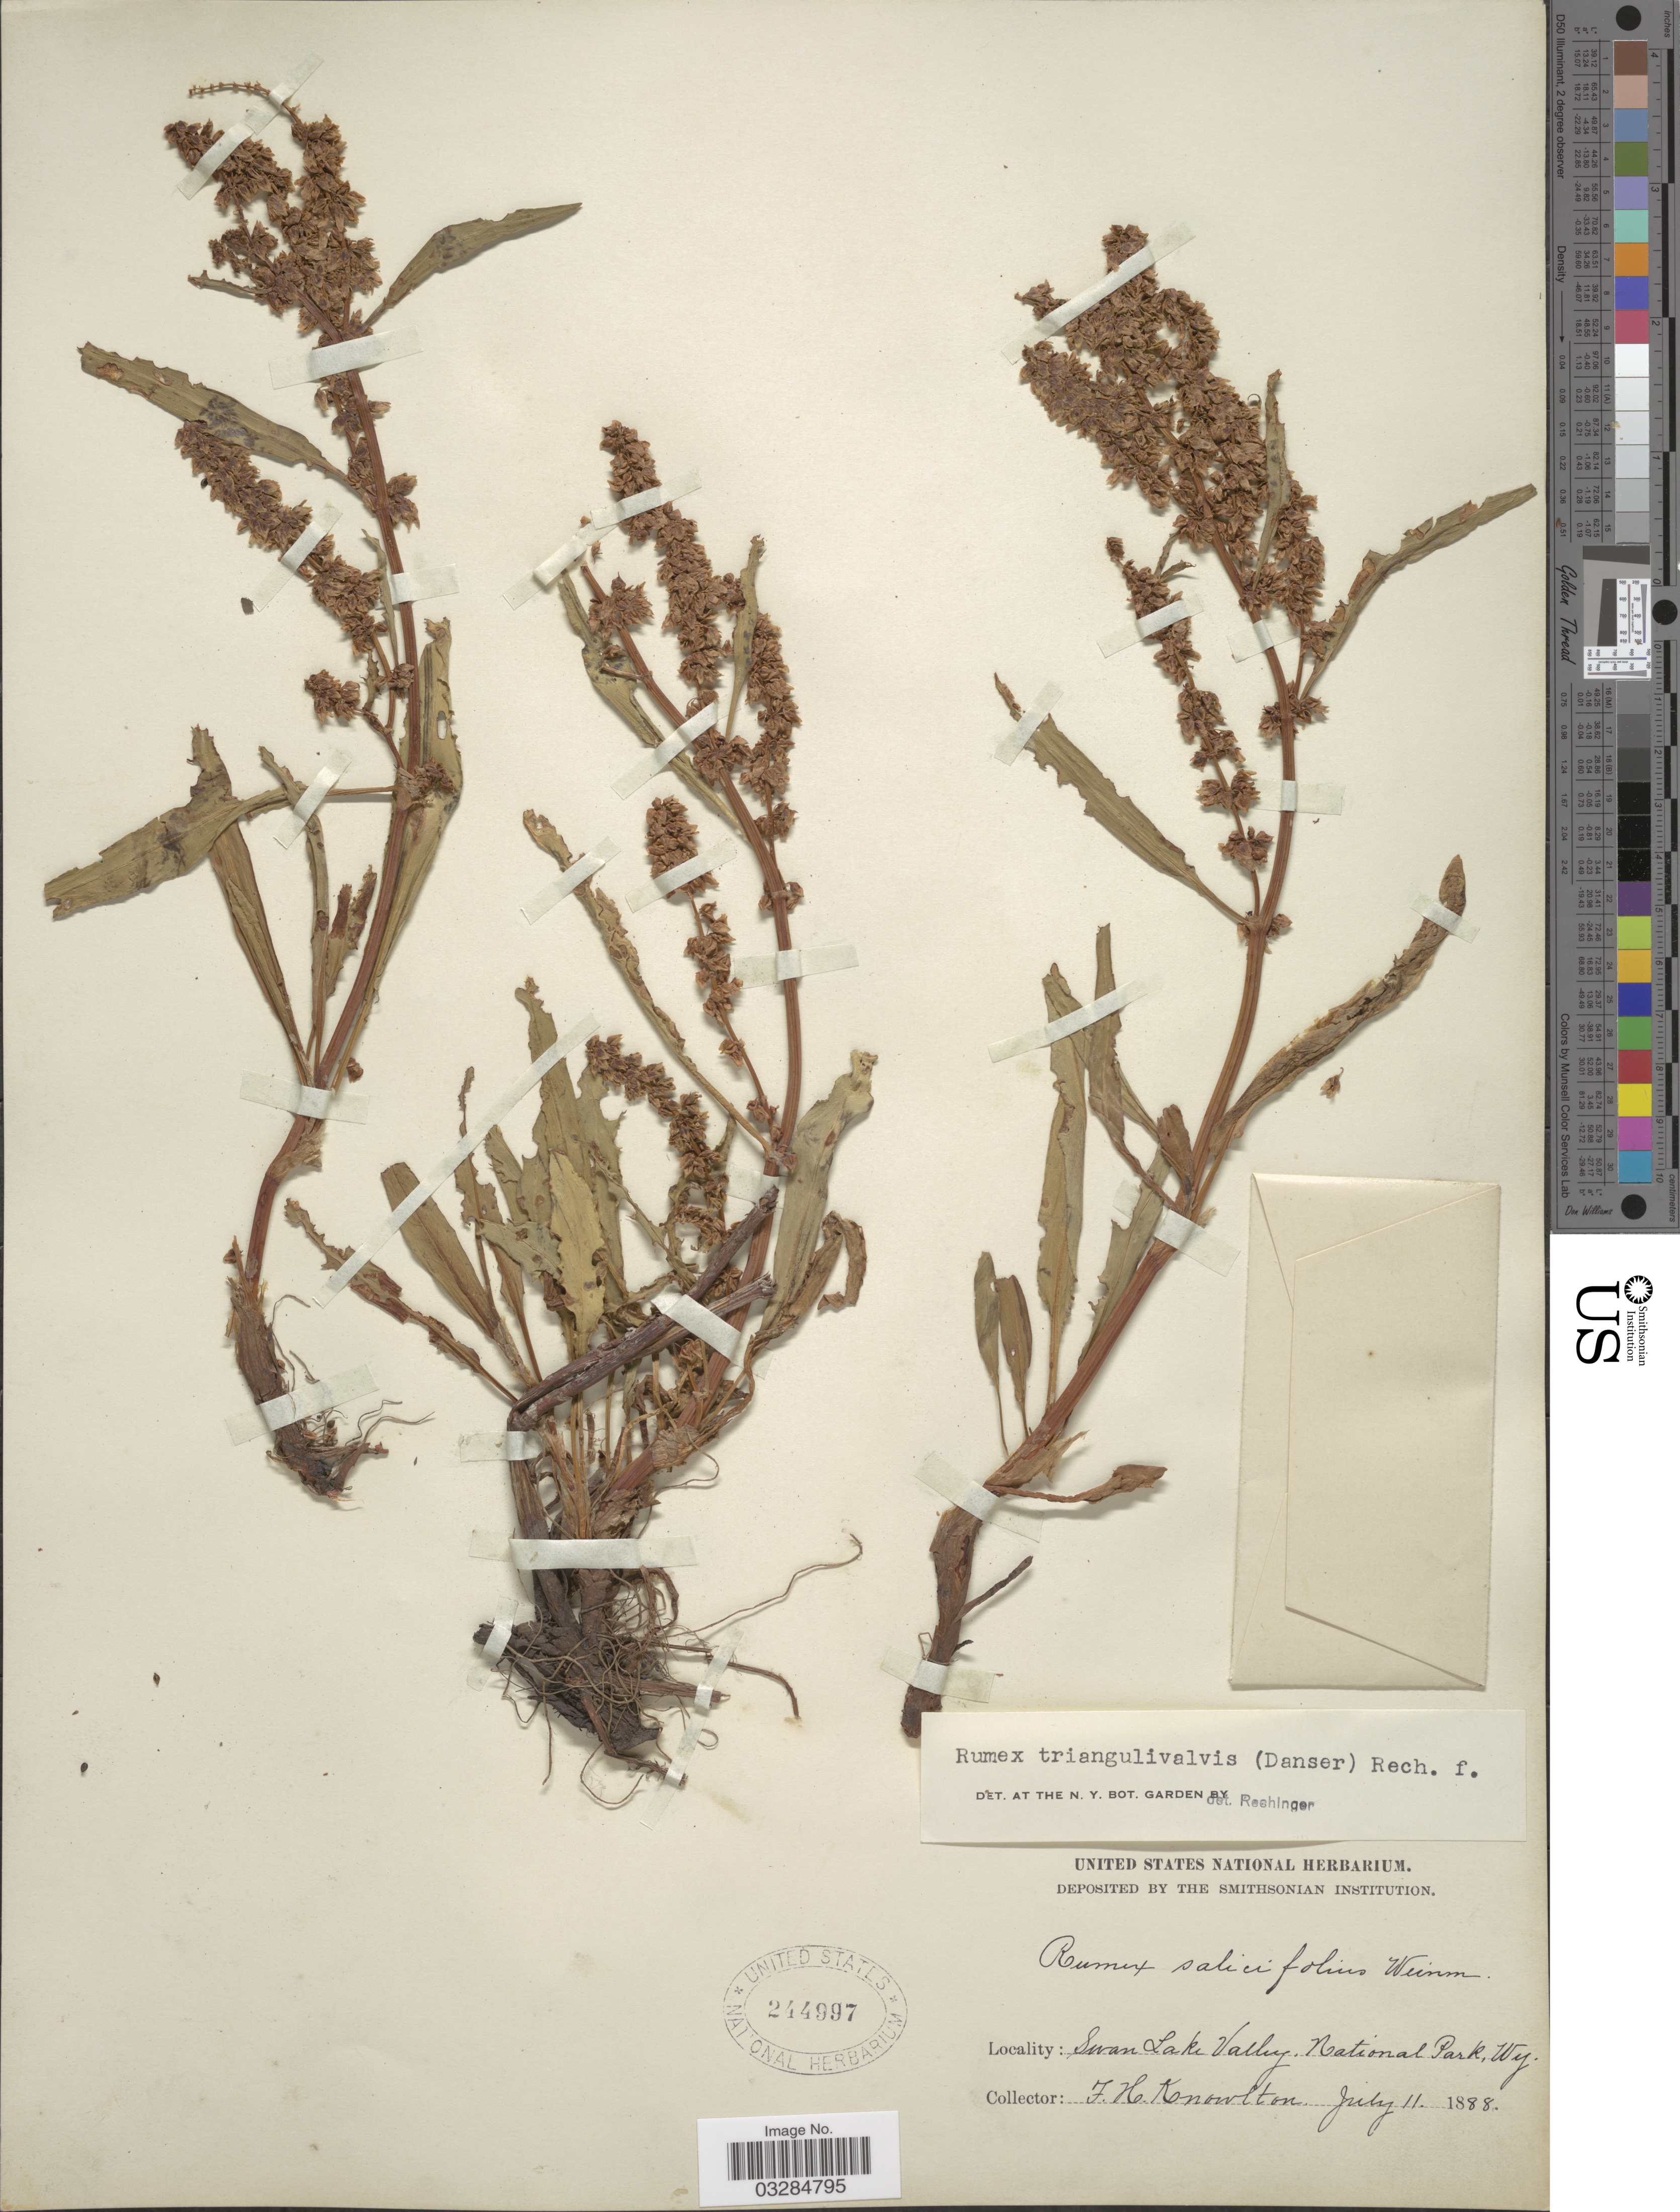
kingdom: Plantae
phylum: Tracheophyta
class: Magnoliopsida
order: Caryophyllales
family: Polygonaceae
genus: Rumex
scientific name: Rumex triangulivalvis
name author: (Danser) Rech. f.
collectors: F. H. Knowlton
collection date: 1888-07-11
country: United States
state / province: Wyoming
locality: Swan Lake Valley. National Park, Wy.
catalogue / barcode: US 244997